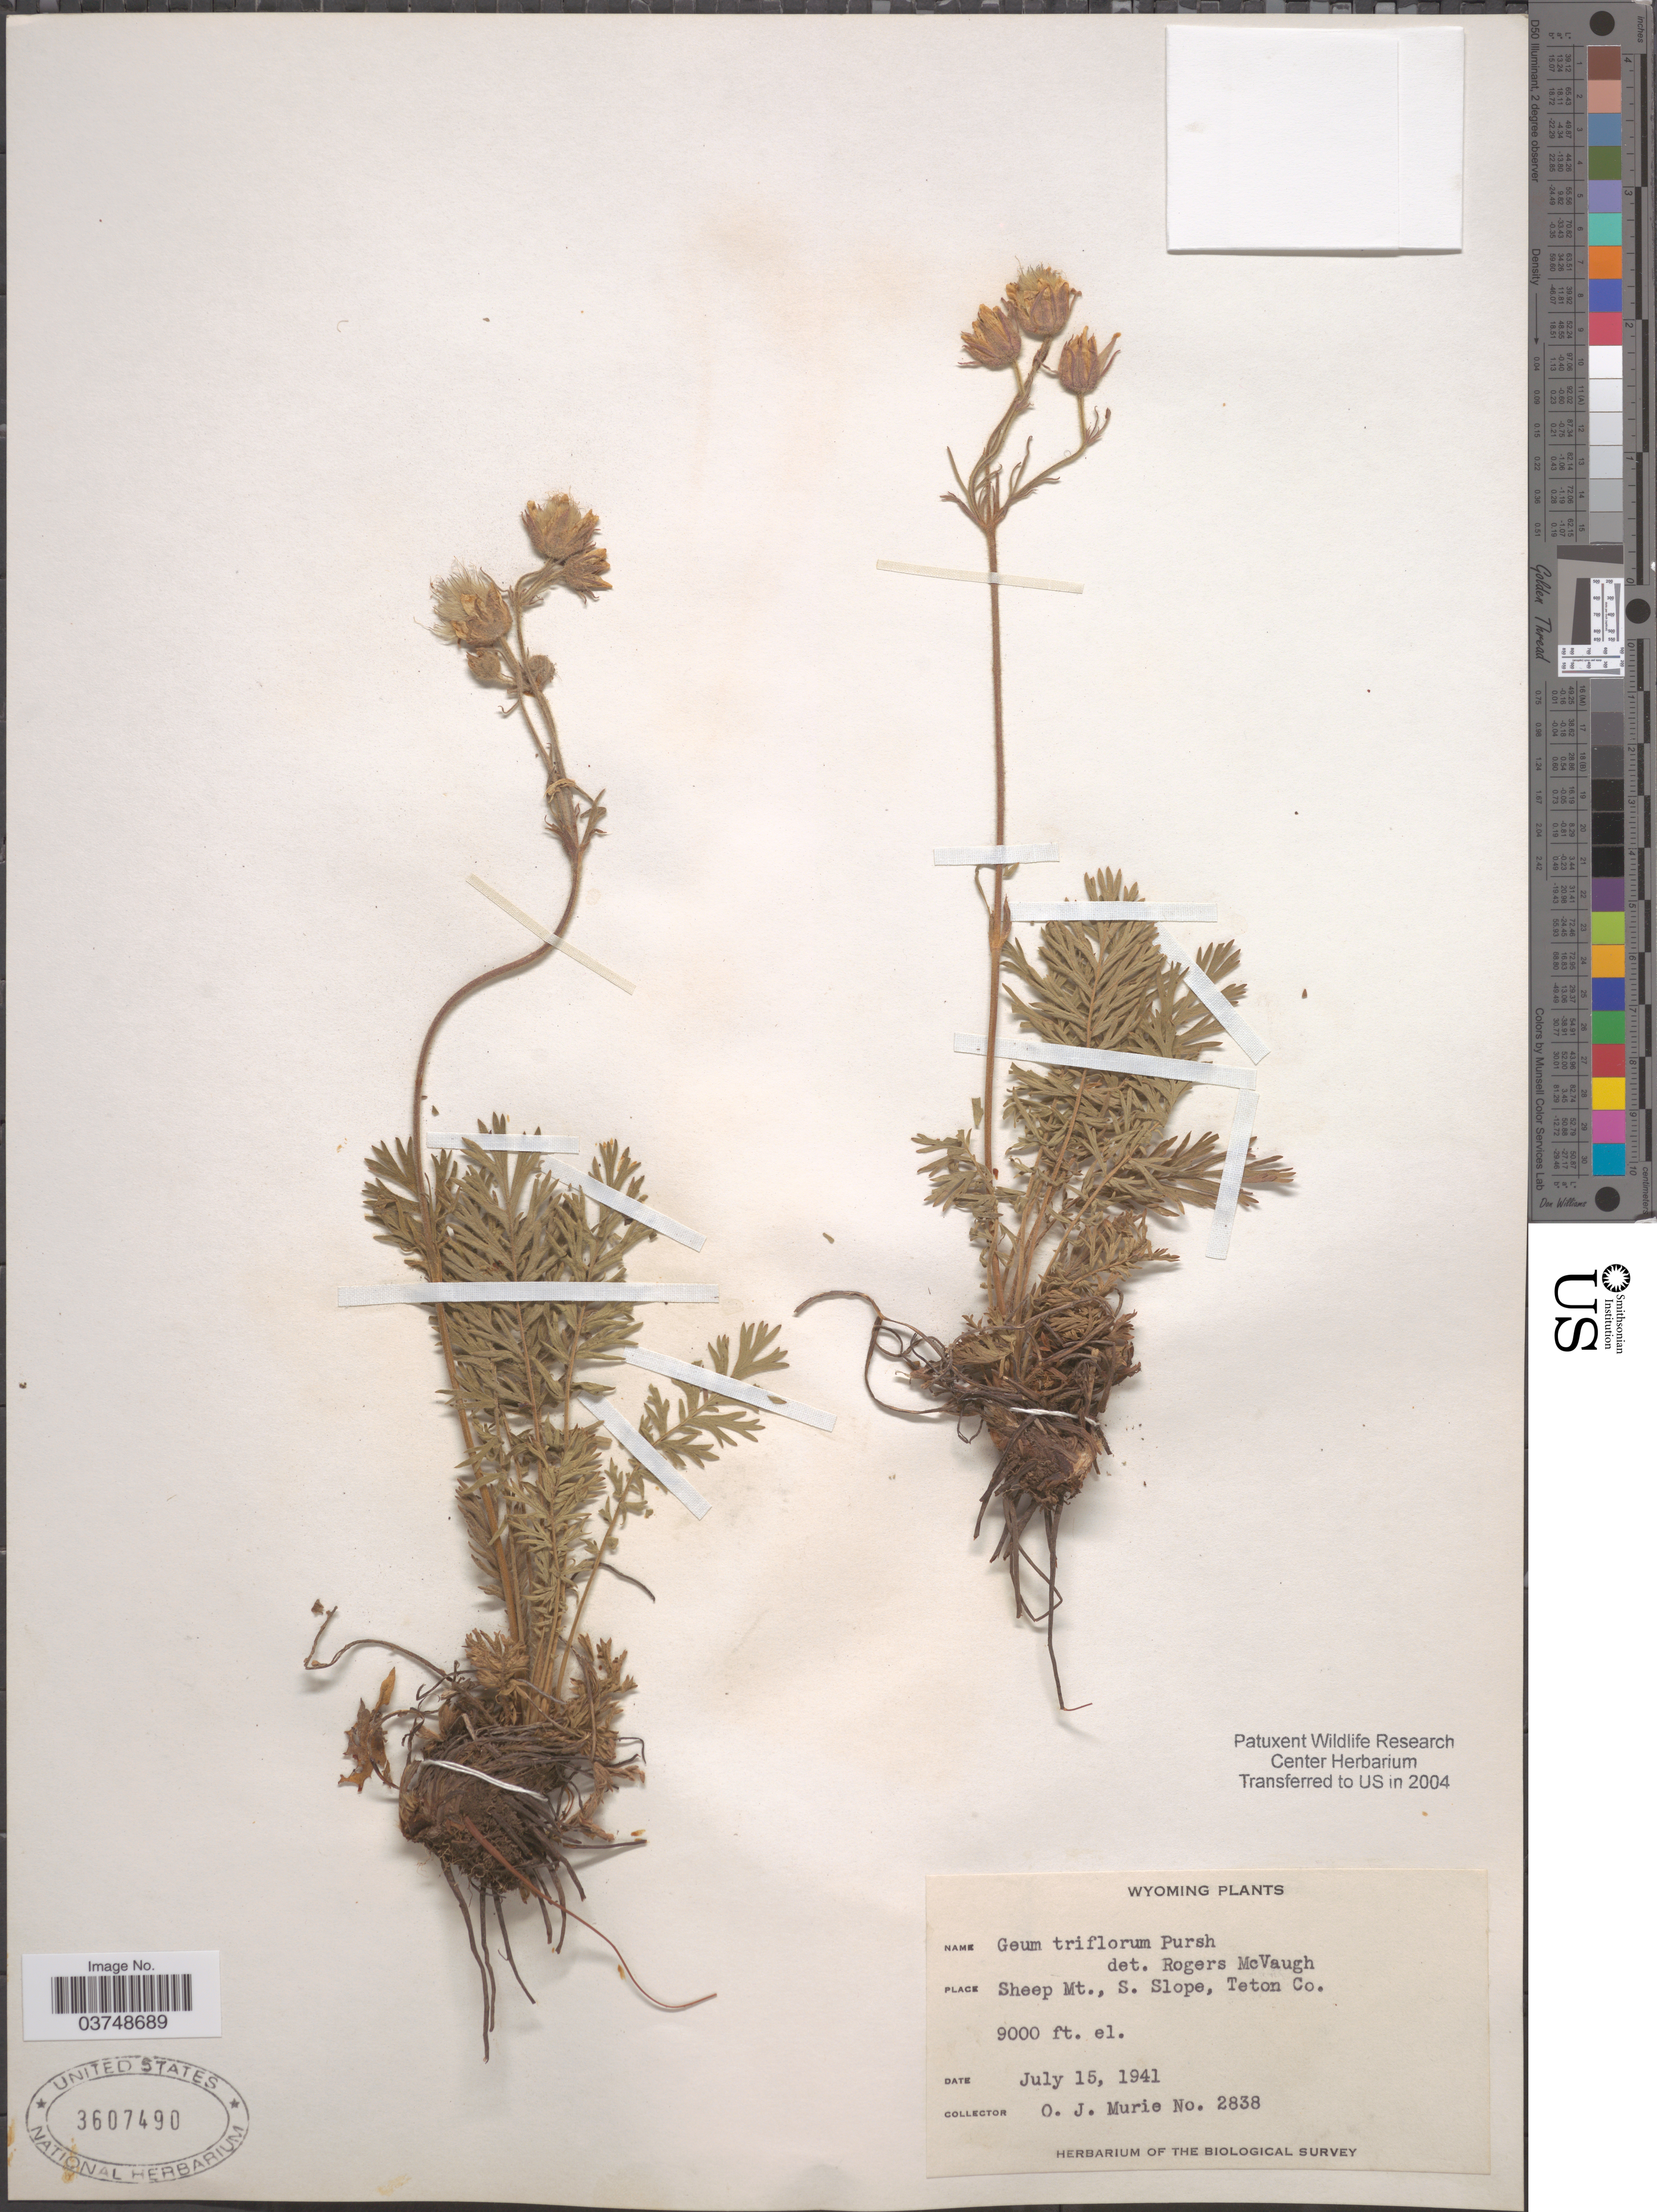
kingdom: Plantae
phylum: Tracheophyta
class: Magnoliopsida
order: Rosales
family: Rosaceae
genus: Geum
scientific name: Geum triflorum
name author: Pursh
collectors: O. Murie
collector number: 2838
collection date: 1941-07-15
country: United States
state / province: Wyoming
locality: Sheep Mt., S. Slope, Teton Co.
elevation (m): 2743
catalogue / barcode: US 3607490